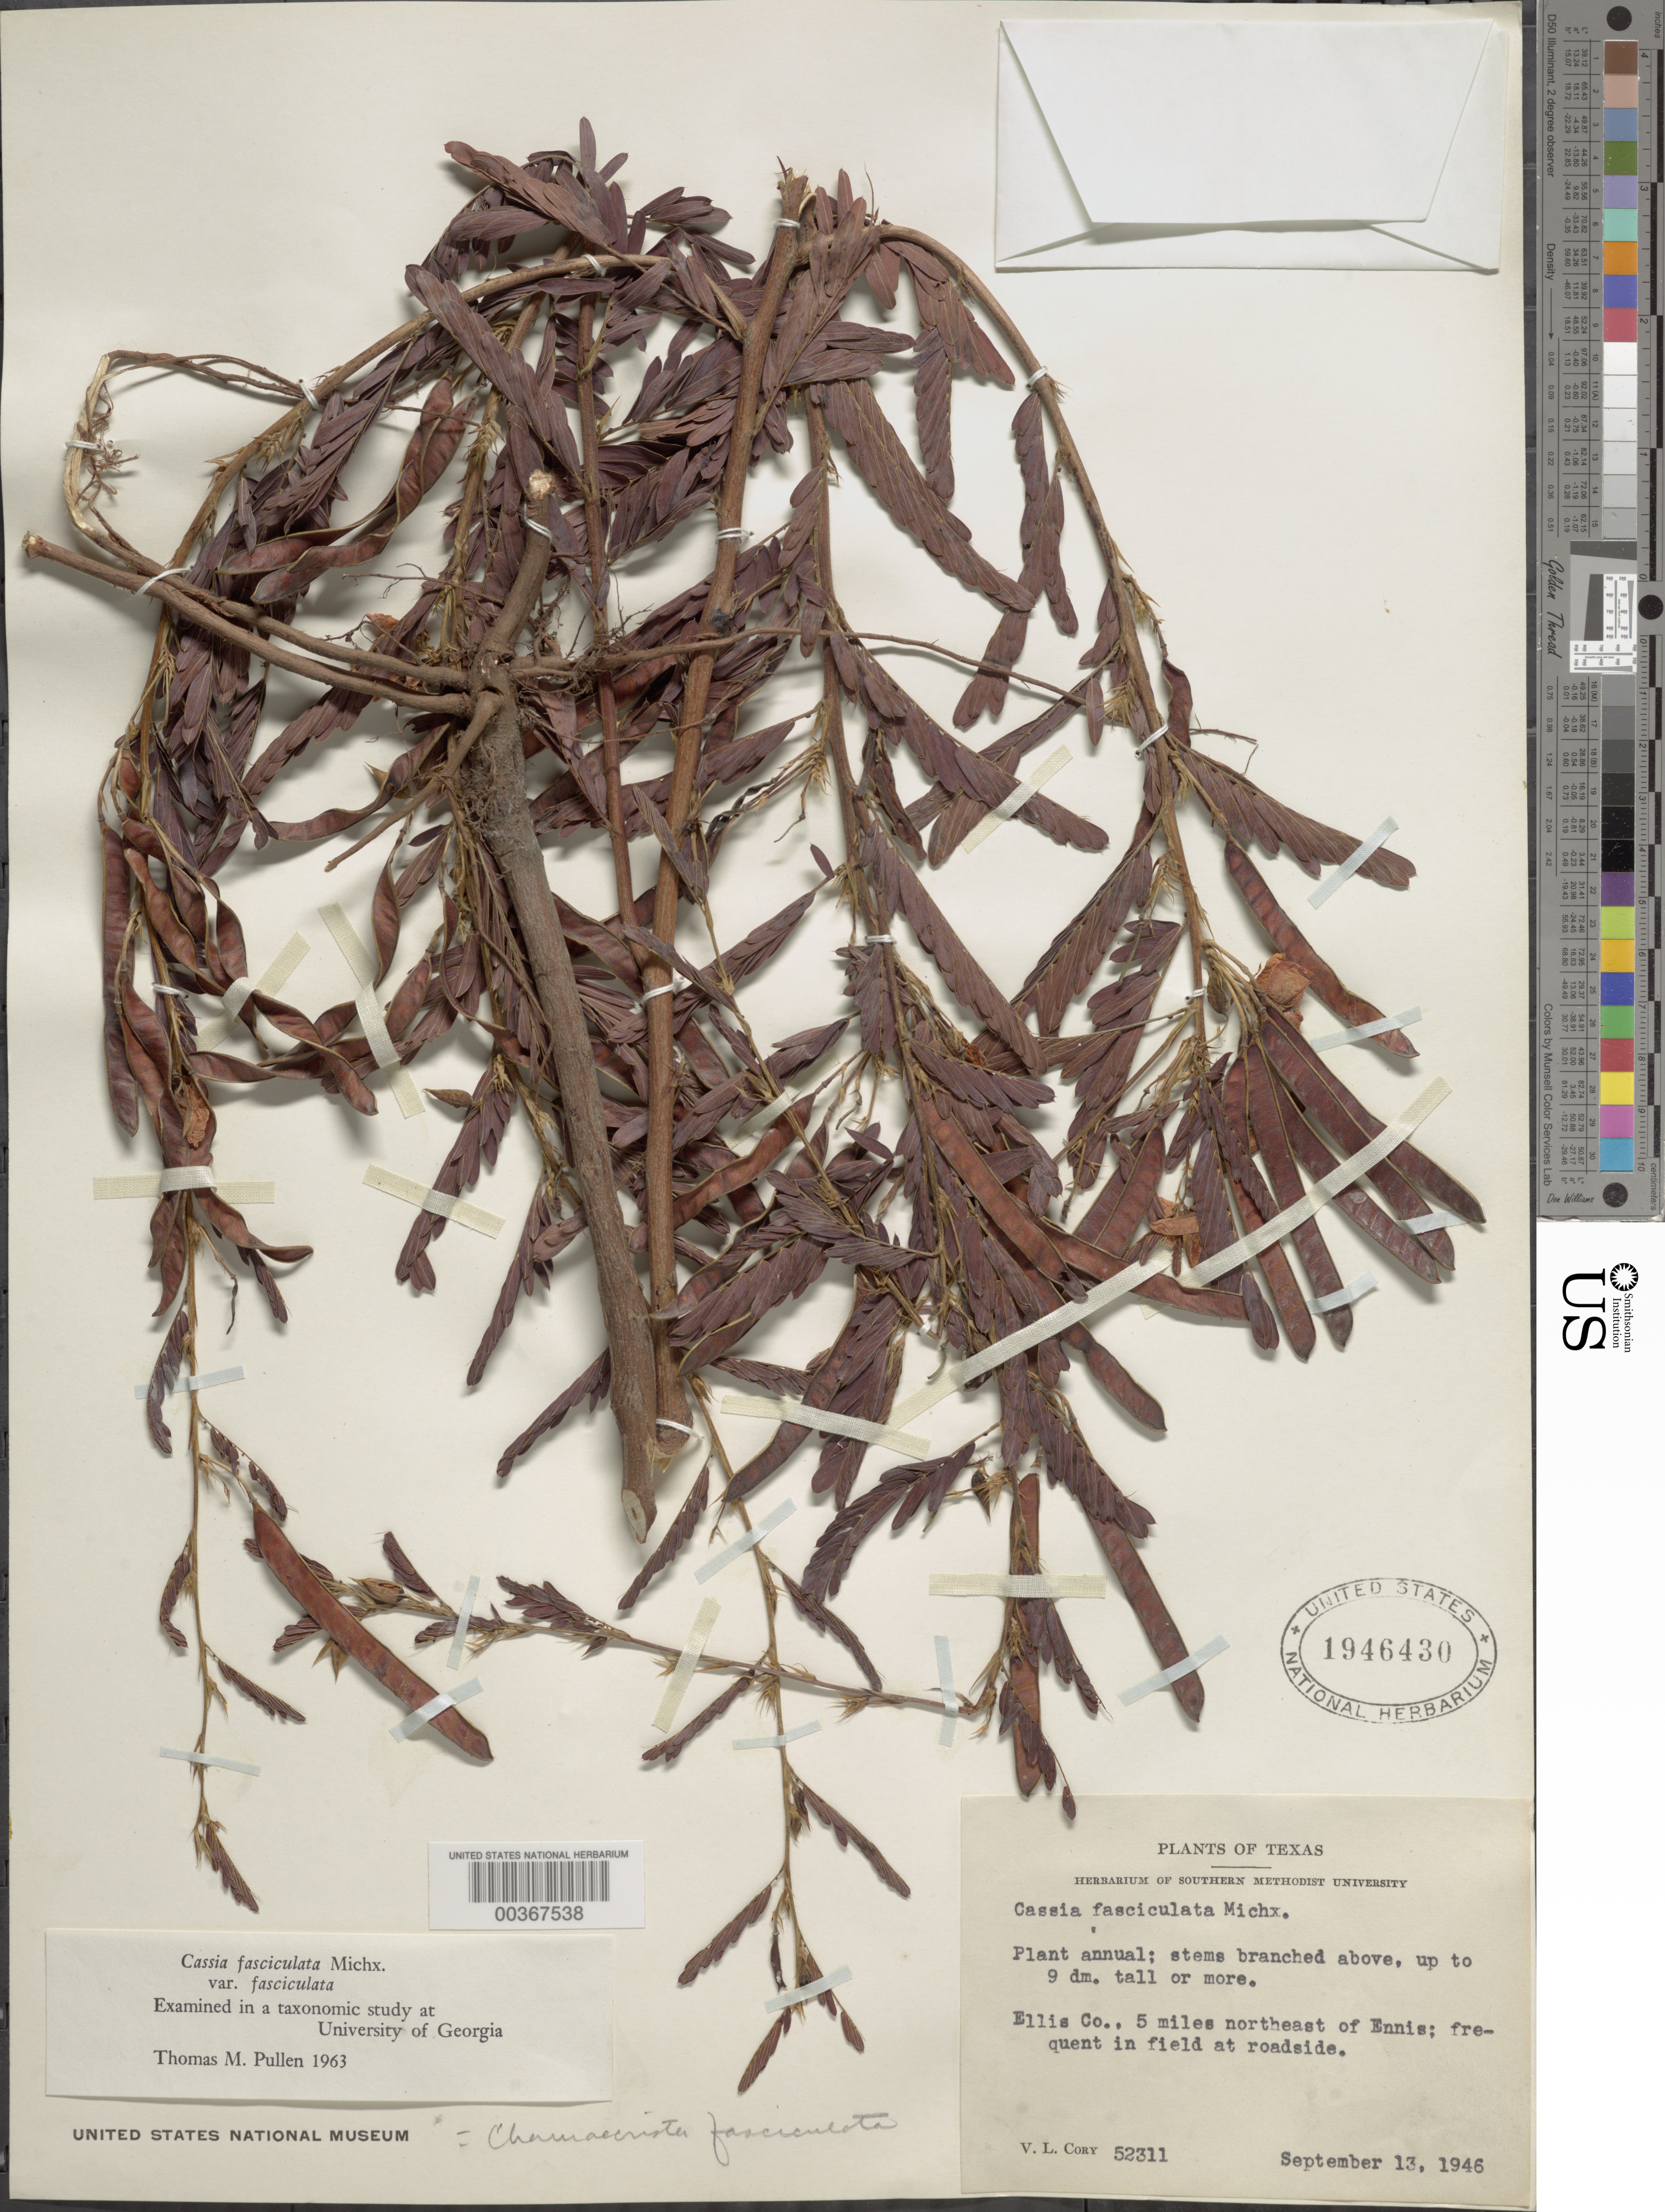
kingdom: Plantae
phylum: Tracheophyta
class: Magnoliopsida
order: Fabales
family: Fabaceae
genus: Chamaecrista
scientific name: Chamaecrista fasciculata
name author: (Michx.) Greene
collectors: V. Cory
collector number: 52311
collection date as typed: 13 Sep 1946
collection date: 1946-09-13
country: United States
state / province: Texas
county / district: Ellis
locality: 5 mi ne of ennis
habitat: In field at roadside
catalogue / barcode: US 1946430